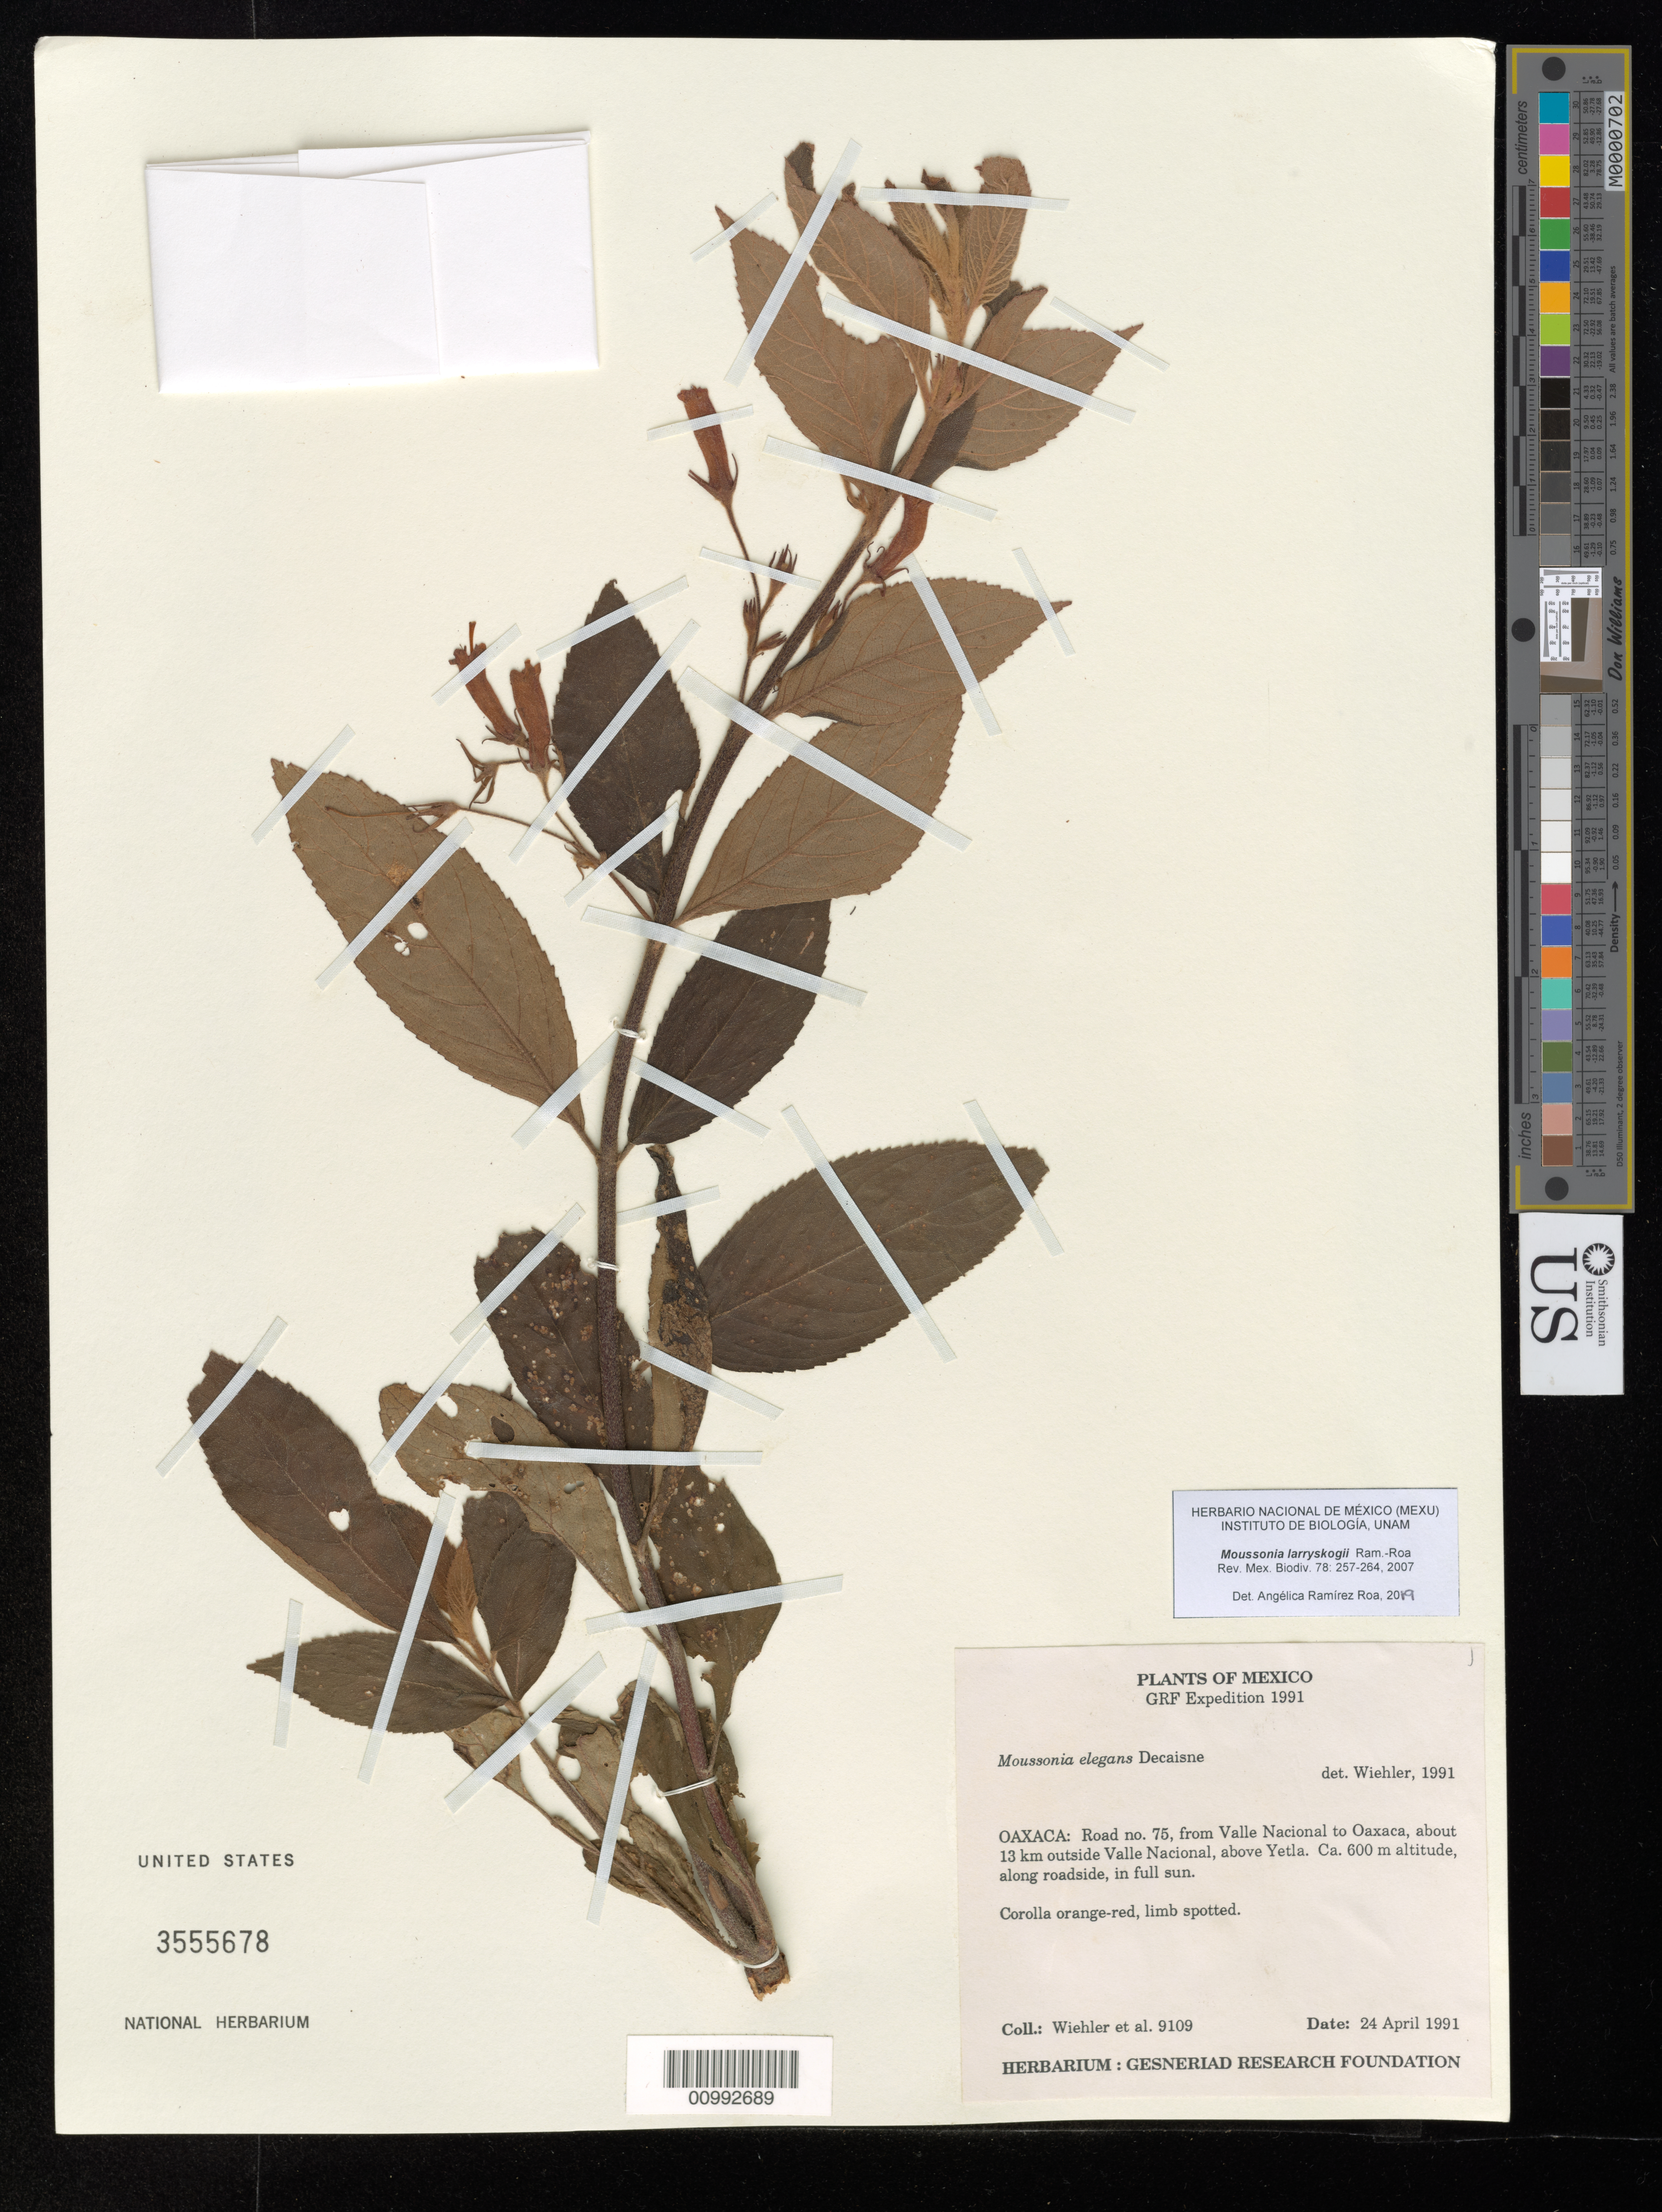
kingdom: Plantae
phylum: Tracheophyta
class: Magnoliopsida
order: Lamiales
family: Gesneriaceae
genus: Moussonia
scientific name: Moussonia larryskogii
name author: Ram.-Roa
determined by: Ramírez-Roa, A.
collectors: H. J. Wiehler & et al.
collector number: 9109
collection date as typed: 24 Apr 1991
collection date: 1991-04-24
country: Mexico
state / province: Oaxaca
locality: Oaxaca: road no. 75, from Valle Nacional to Oaxaca, about 13 km outside Valle Nacional, above Yetla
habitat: along roadside, in full sun.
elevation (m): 600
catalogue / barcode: US 3555678